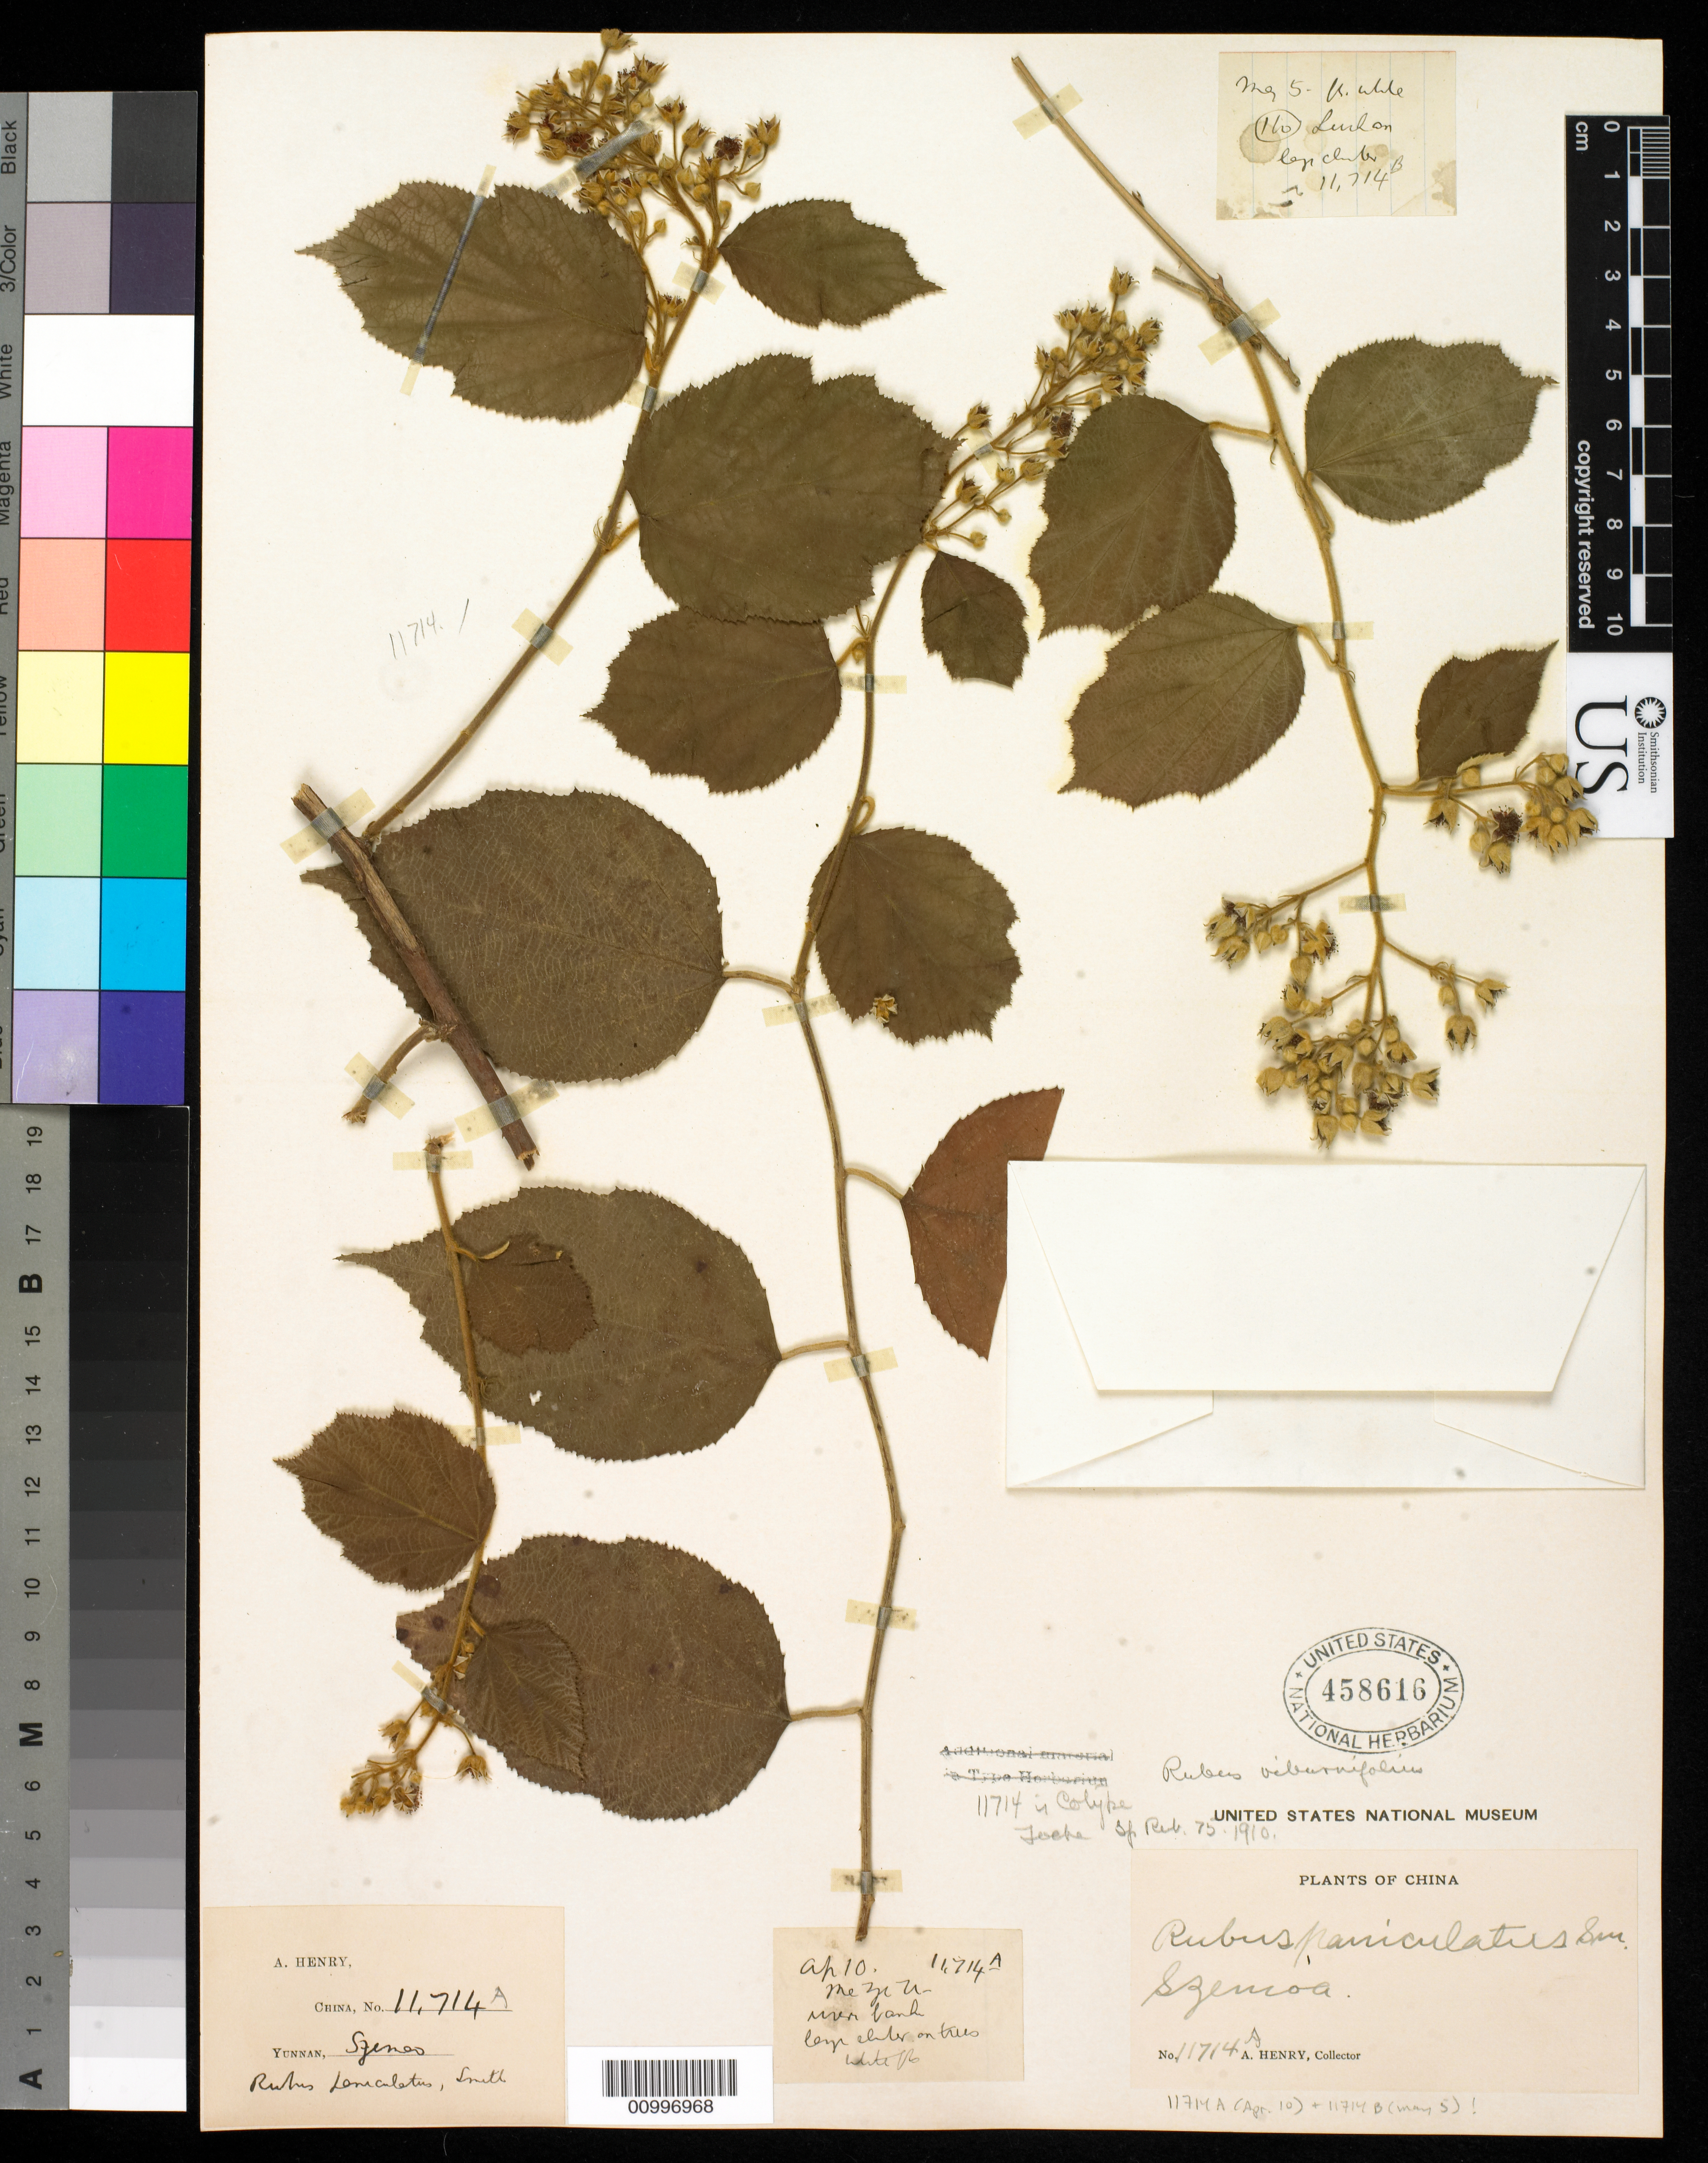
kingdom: Plantae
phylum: Tracheophyta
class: Magnoliopsida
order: Rosales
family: Rosaceae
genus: Rubus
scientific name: Rubus viburnifolius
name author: Focke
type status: Possible Type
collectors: A. Henry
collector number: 11714 A/ 11714 B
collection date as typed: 10 Apr ---- and 05 May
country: China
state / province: Yunnan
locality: Szemao.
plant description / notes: Type collection is Henry 11714 (collection date unknown). This sheet apparently mounted with two different collections, Apr. 10 (11714A) and May 5 (11714B).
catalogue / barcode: US 458616